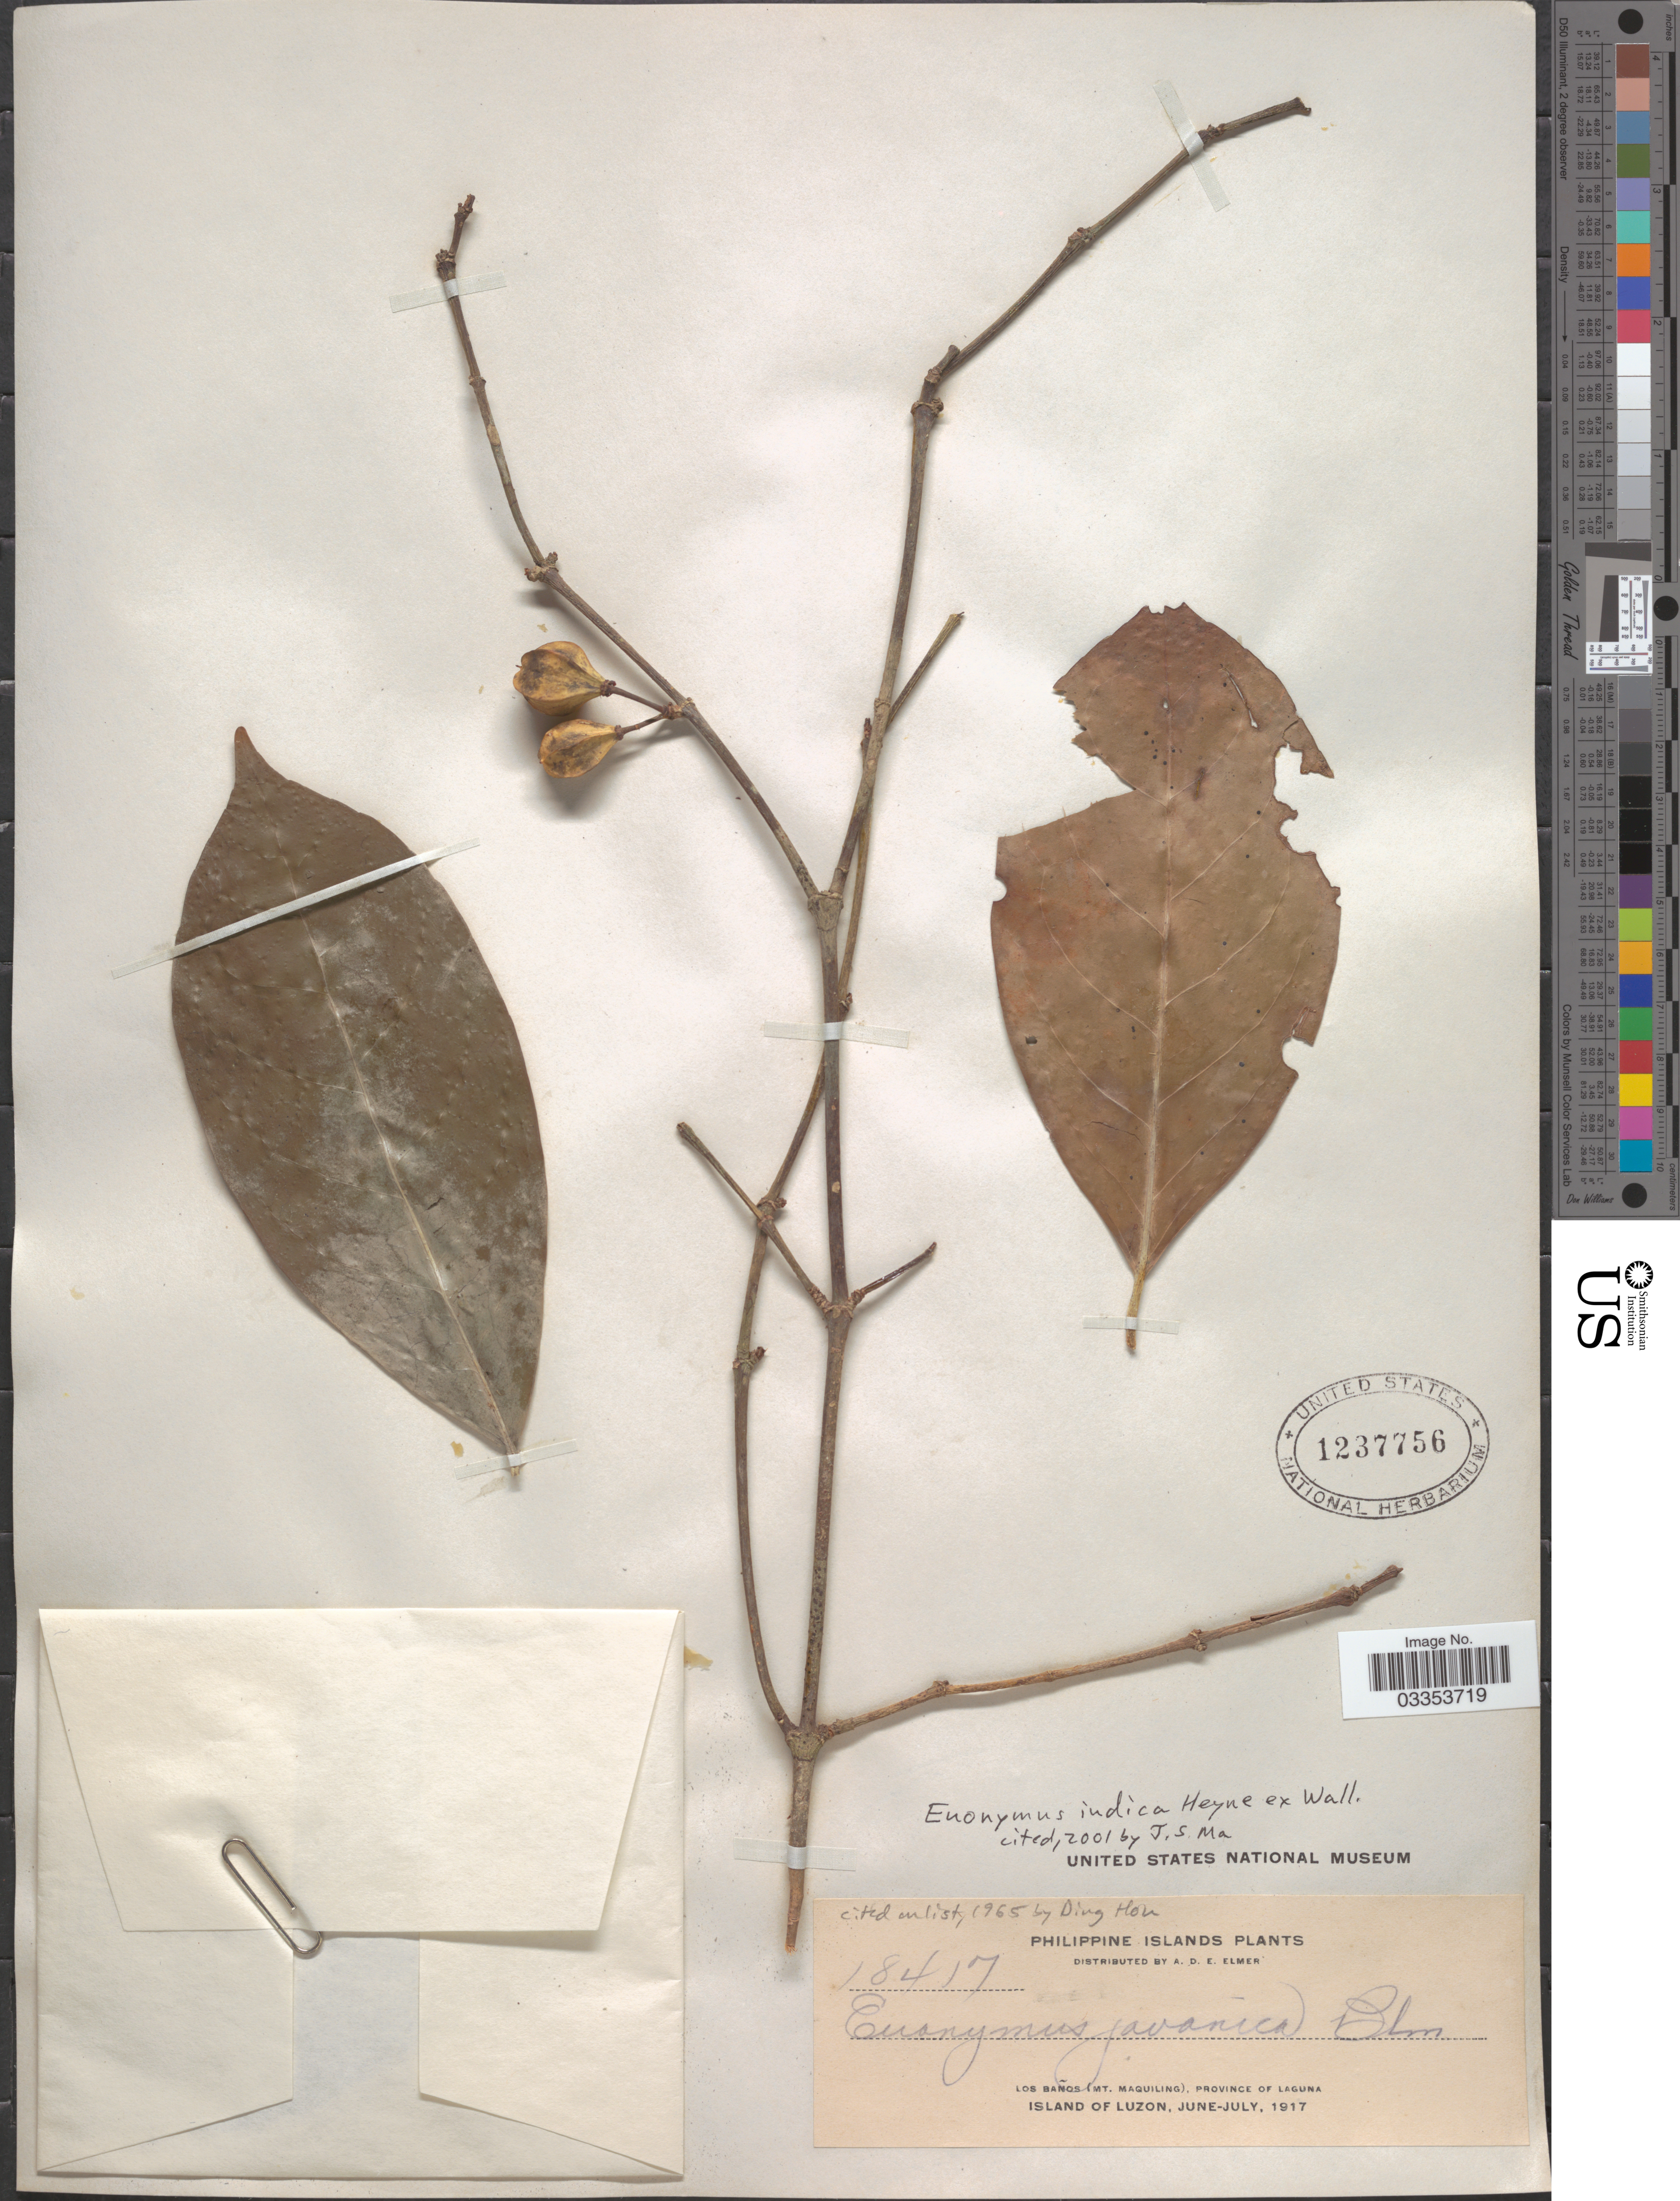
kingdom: Plantae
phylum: Tracheophyta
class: Magnoliopsida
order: Celastrales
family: Celastraceae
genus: Euonymus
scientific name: Euonymus indicus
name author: B. Heyne ex Wall.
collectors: A. D. E. Elmer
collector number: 18417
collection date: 1917-06/1917-07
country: Philippines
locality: Philippine Islands. Los Baños (Mt. Maquiling), province of Laguna. Island of Luzon.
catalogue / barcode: US 1237756